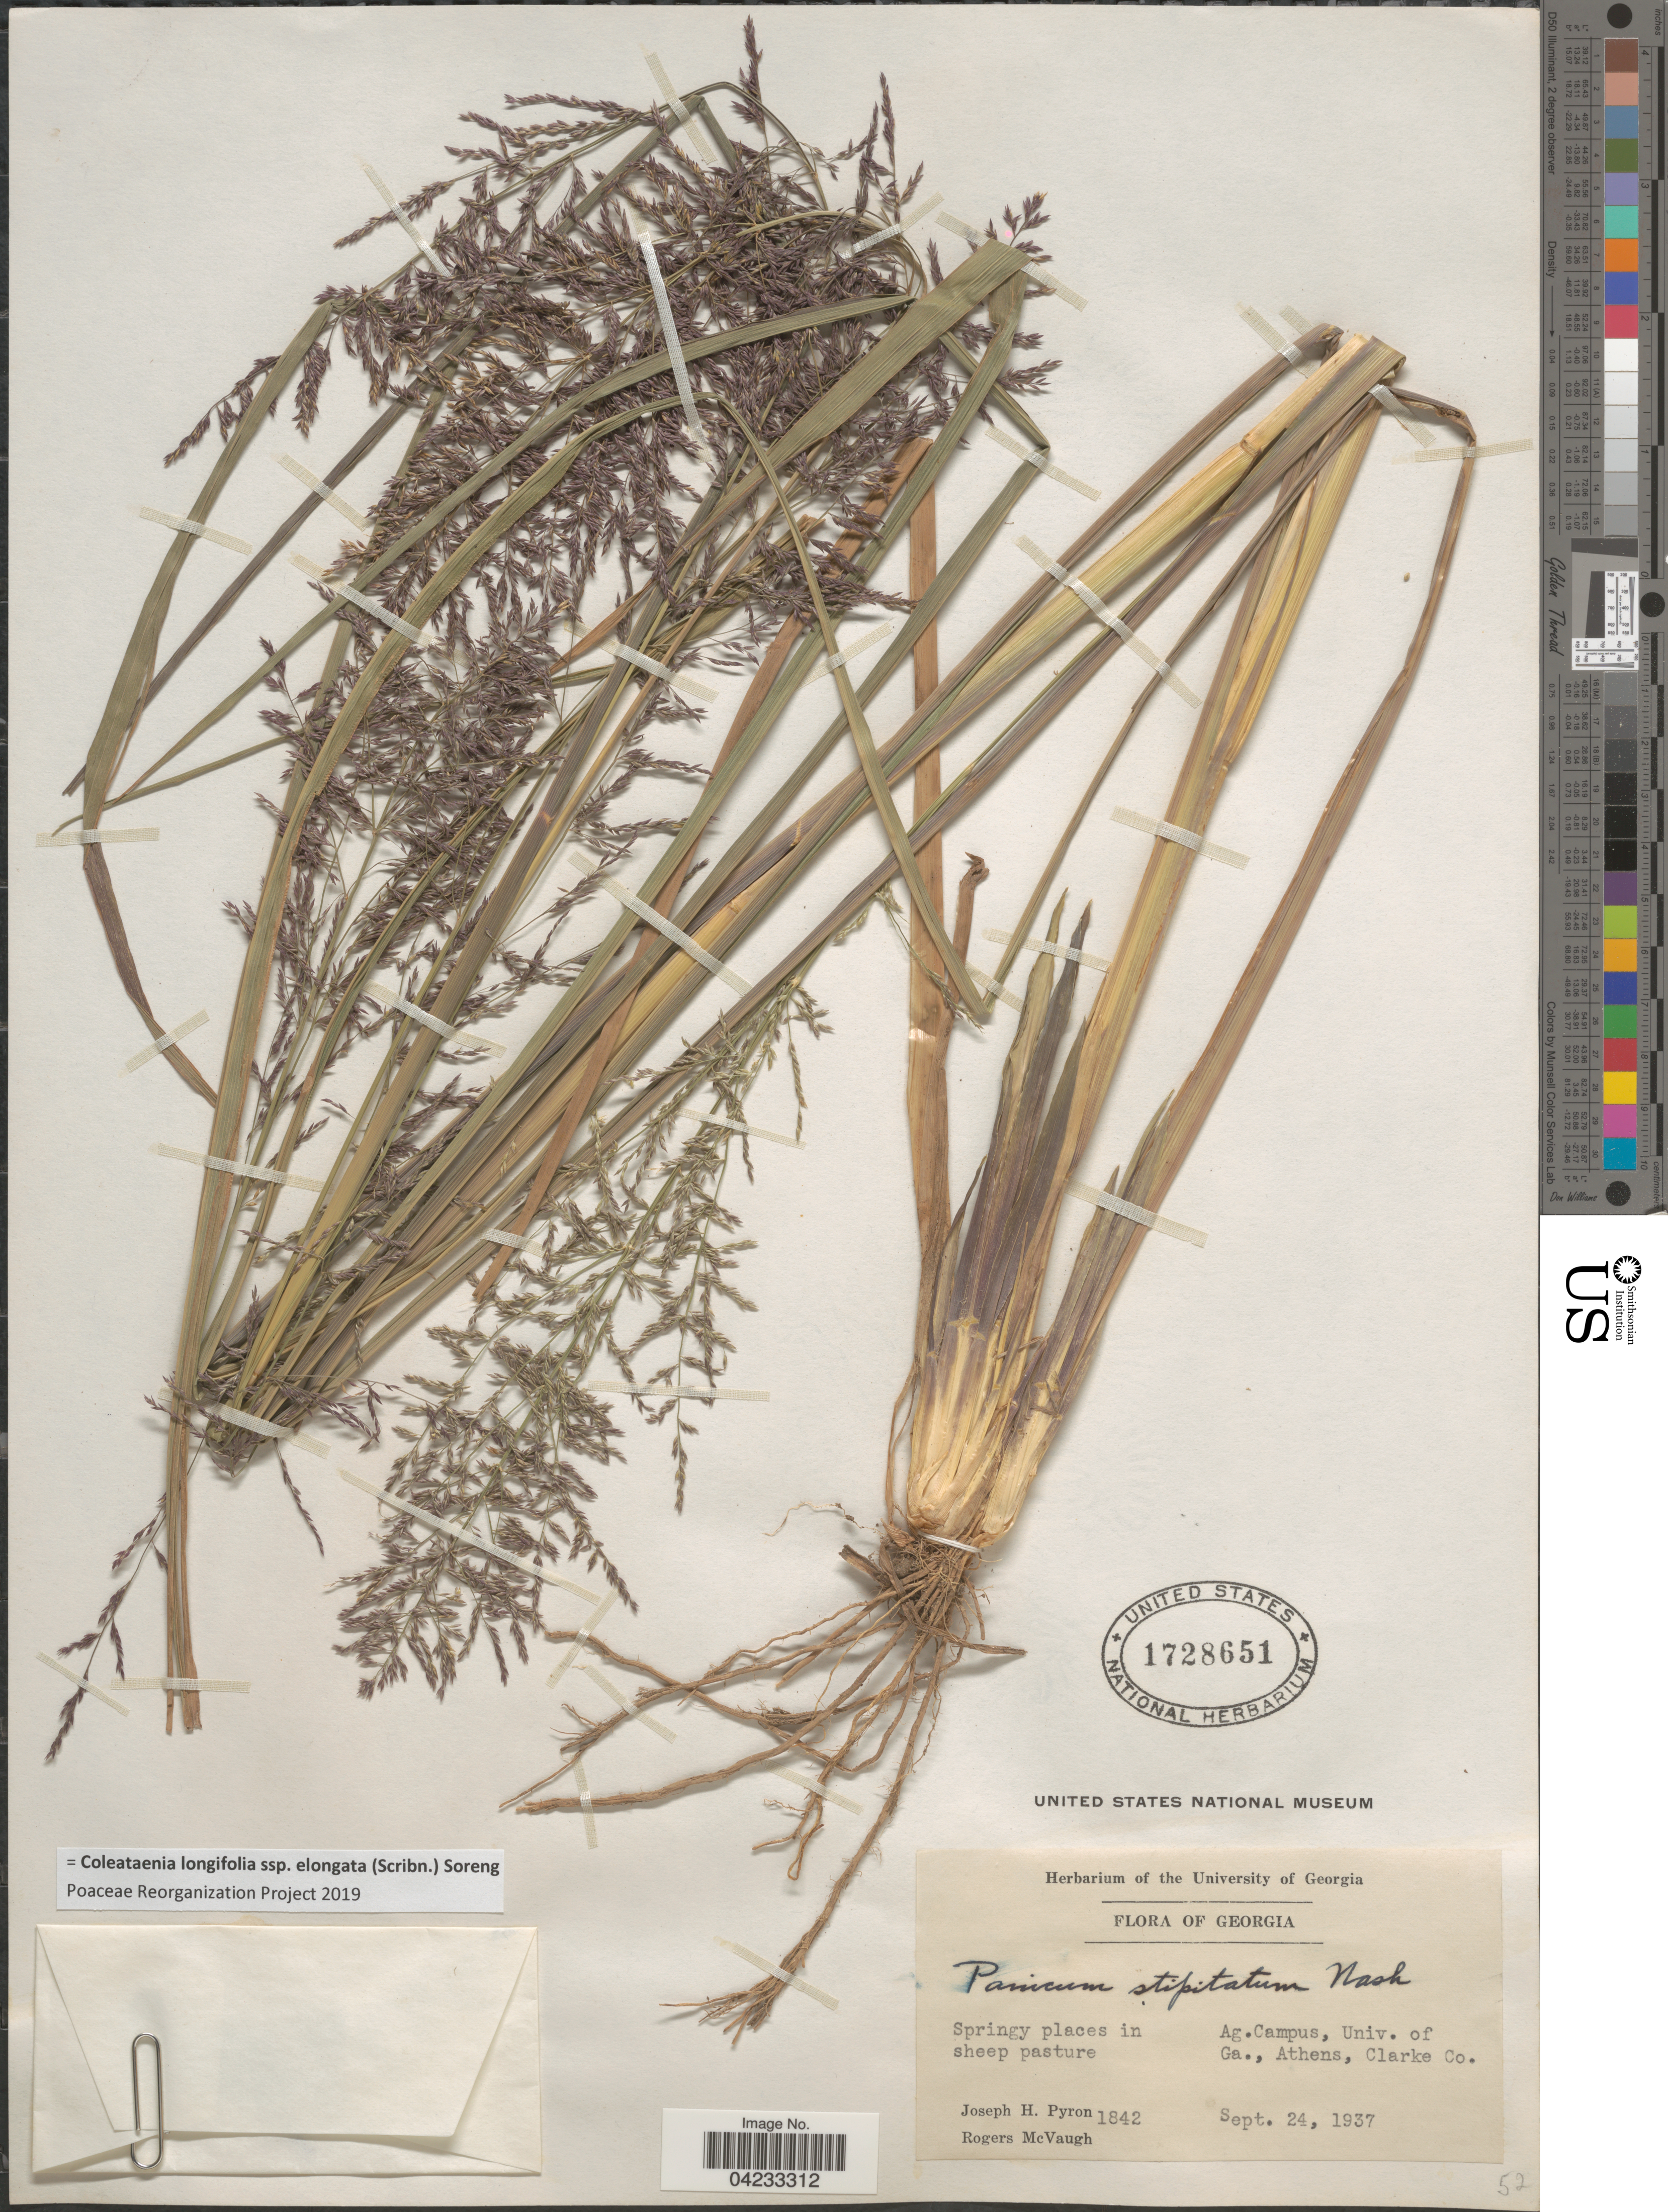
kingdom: Plantae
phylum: Tracheophyta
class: Liliopsida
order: Poales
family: Poaceae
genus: Coleataenia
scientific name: Coleataenia longifolia subsp. elongata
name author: (Scribn.) Soreng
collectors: J. H. Pyron & R. McVaugh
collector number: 1842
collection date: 1937-09-24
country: United States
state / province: Georgia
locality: Springy places in sheep pasture. Ag. Campus, Univ. of Ga., Athens, Clarke Co.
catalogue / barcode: US 1728651